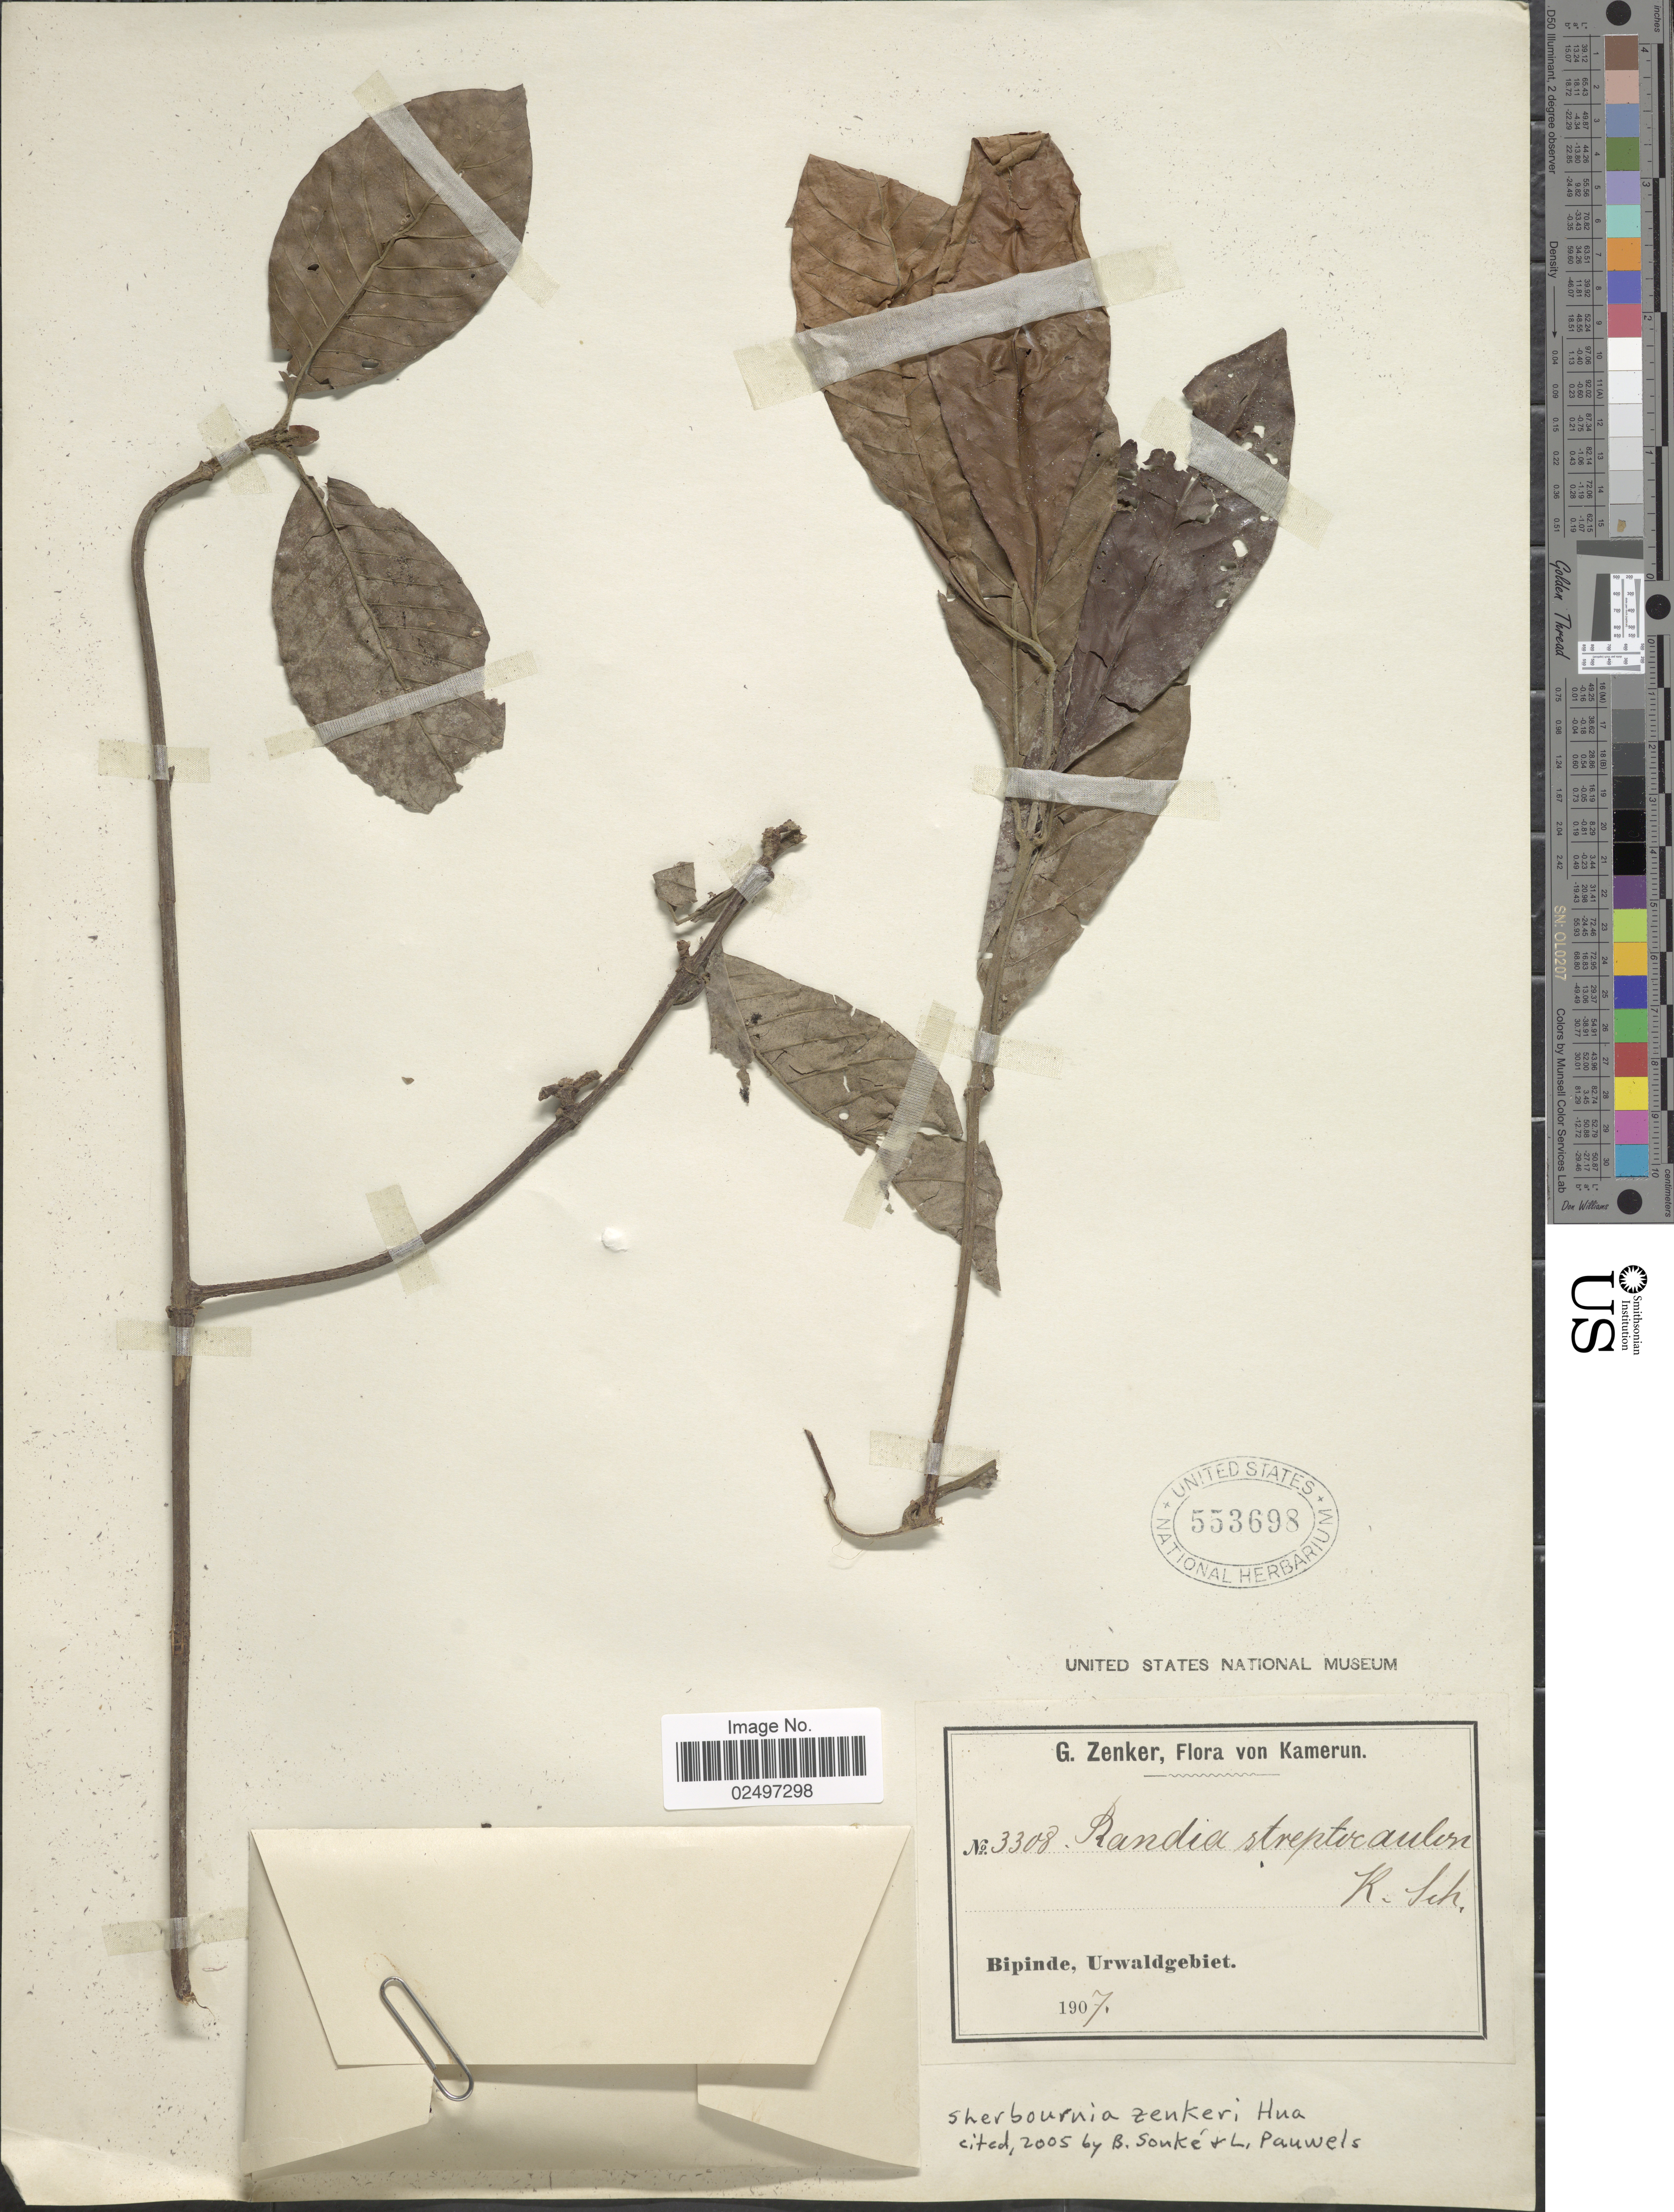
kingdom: Plantae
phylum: Tracheophyta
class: Magnoliopsida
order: Gentianales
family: Rubiaceae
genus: Sherbournia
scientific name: Sherbournia zenkeri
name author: Hua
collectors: G. A. Zenker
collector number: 3308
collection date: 1907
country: Cameroon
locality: Kamerun, Bipinde, Urwaldgebiet.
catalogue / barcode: US 553698